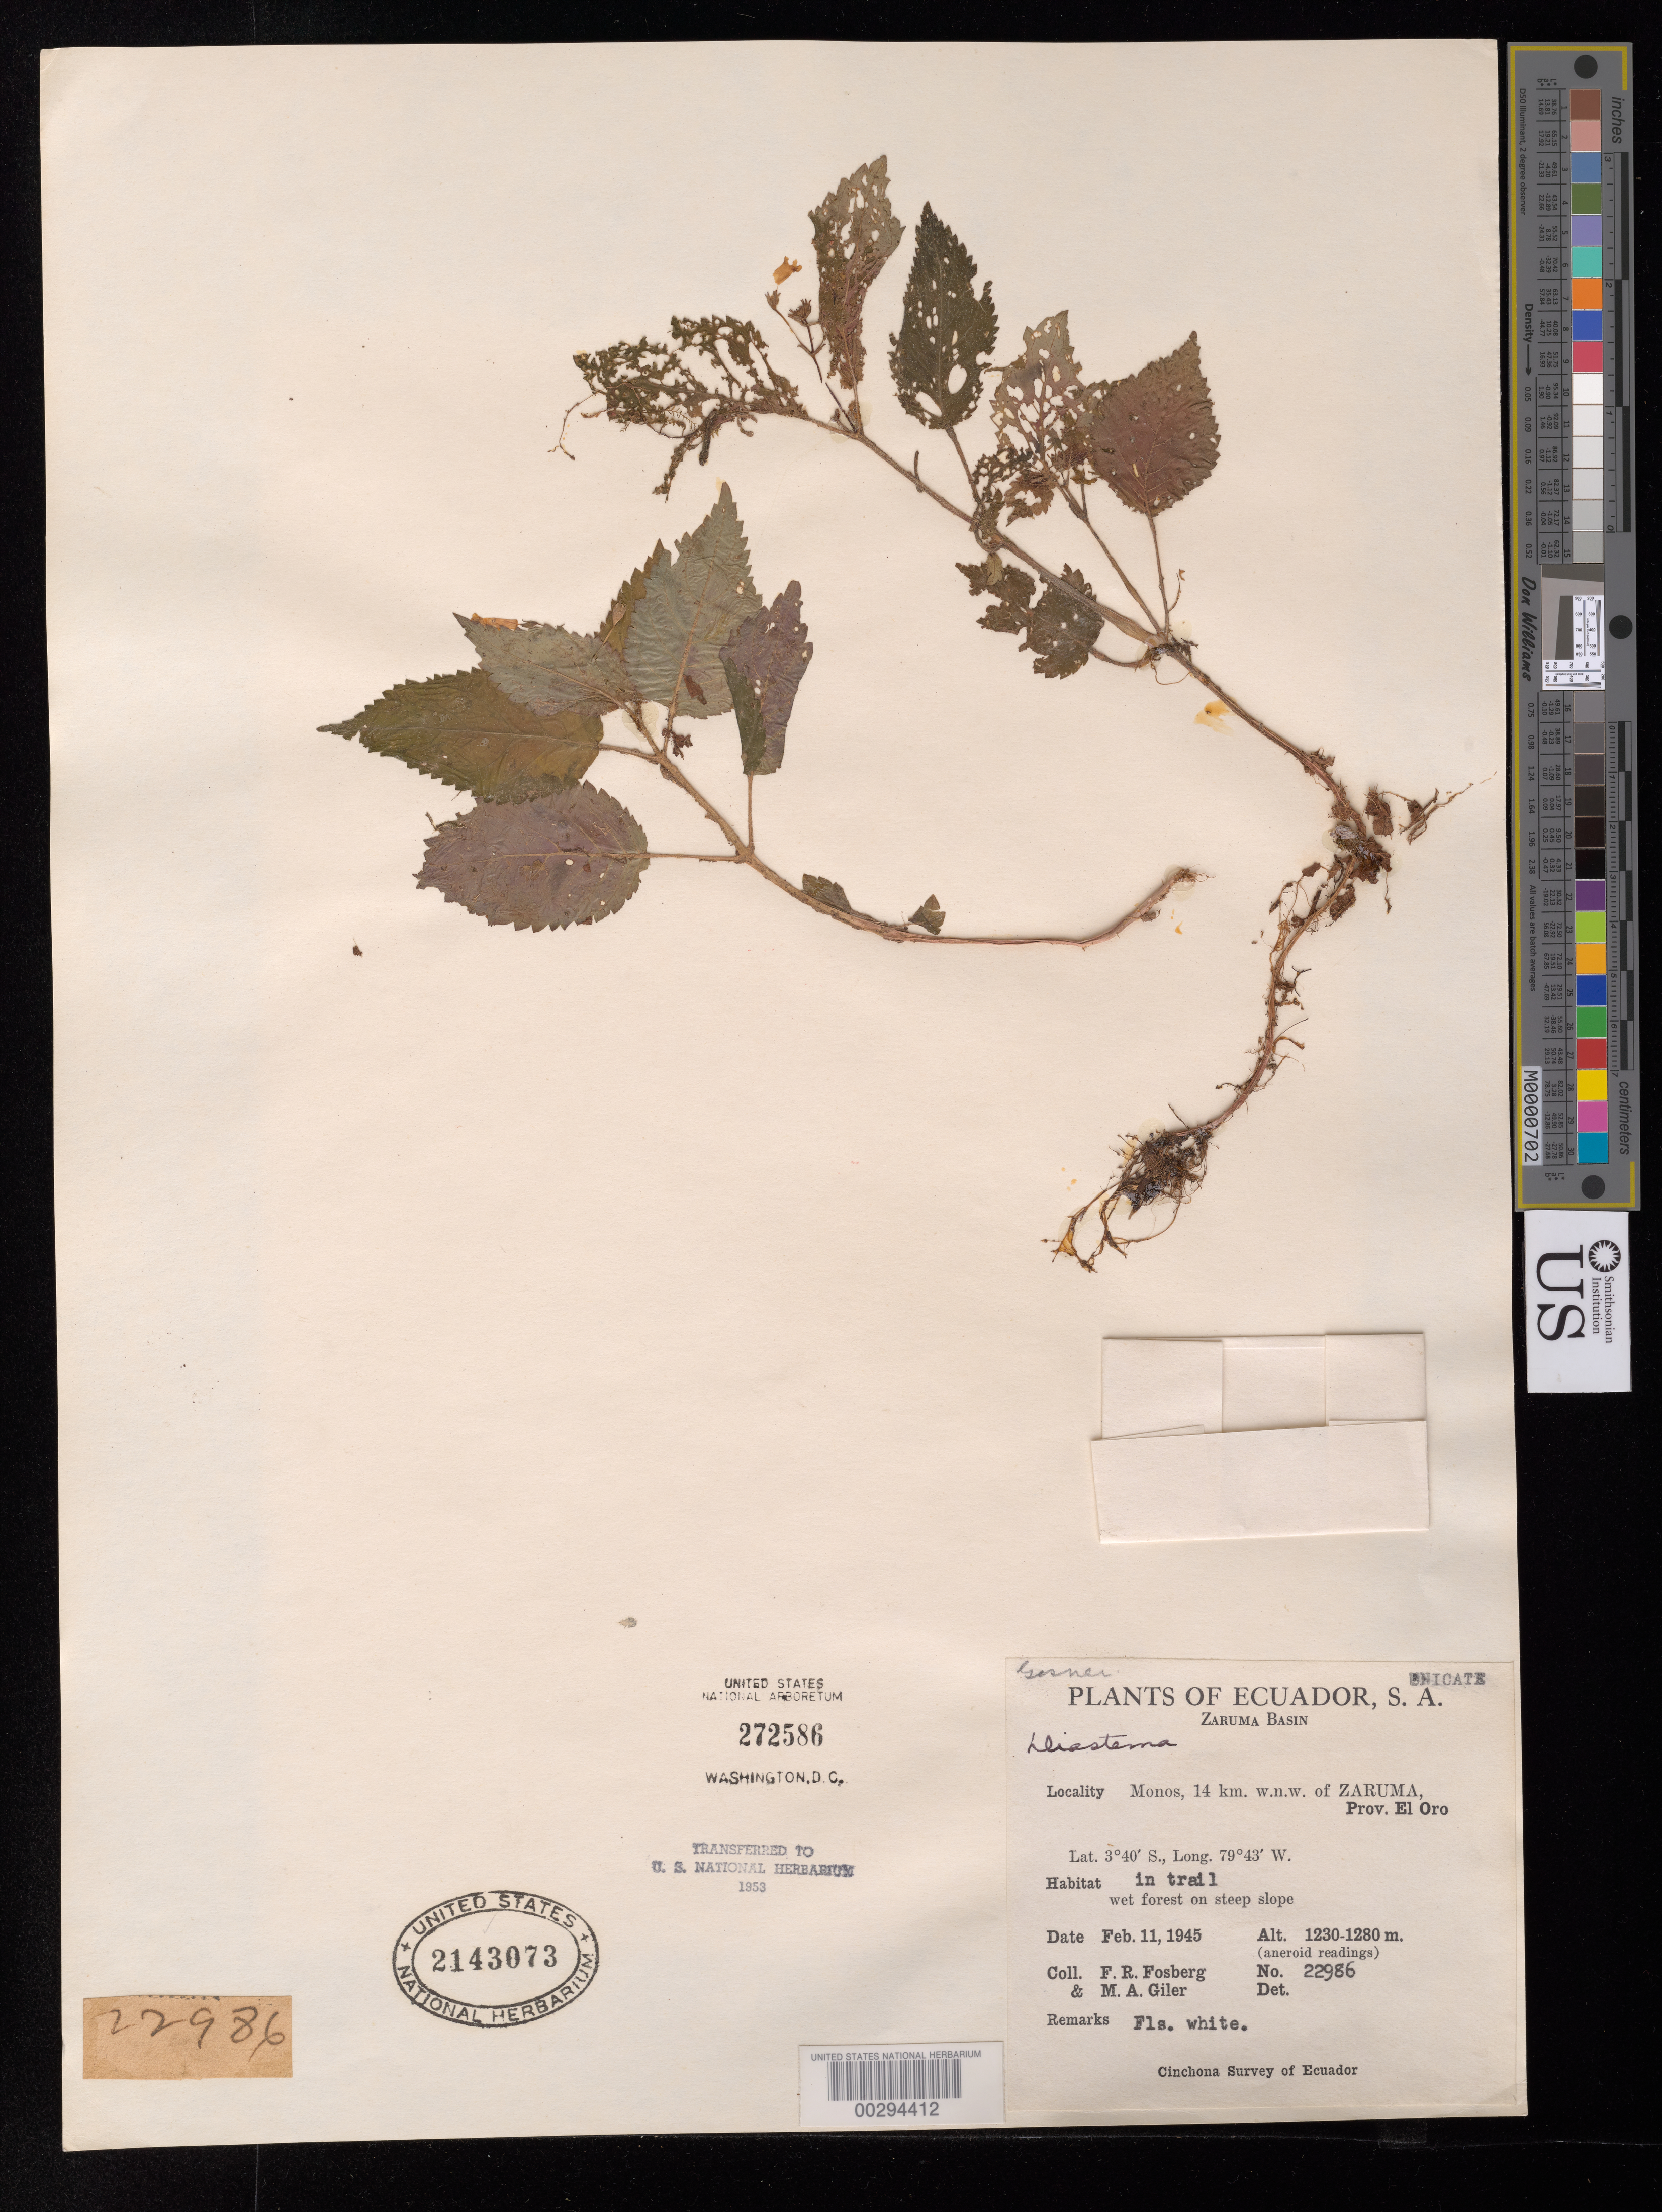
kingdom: Plantae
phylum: Tracheophyta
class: Magnoliopsida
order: Lamiales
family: Gesneriaceae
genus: Diastema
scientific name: Diastema racemiferum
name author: Benth.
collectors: F. R. Fosberg & M. Giler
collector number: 22986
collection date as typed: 11 Feb 1945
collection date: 1945-02-11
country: Ecuador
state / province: El Oro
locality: Zaruma basin, Monos, 14 km WNW of Zaruma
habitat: In trail, wet forest on steep slope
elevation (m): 1230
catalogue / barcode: US 2143073